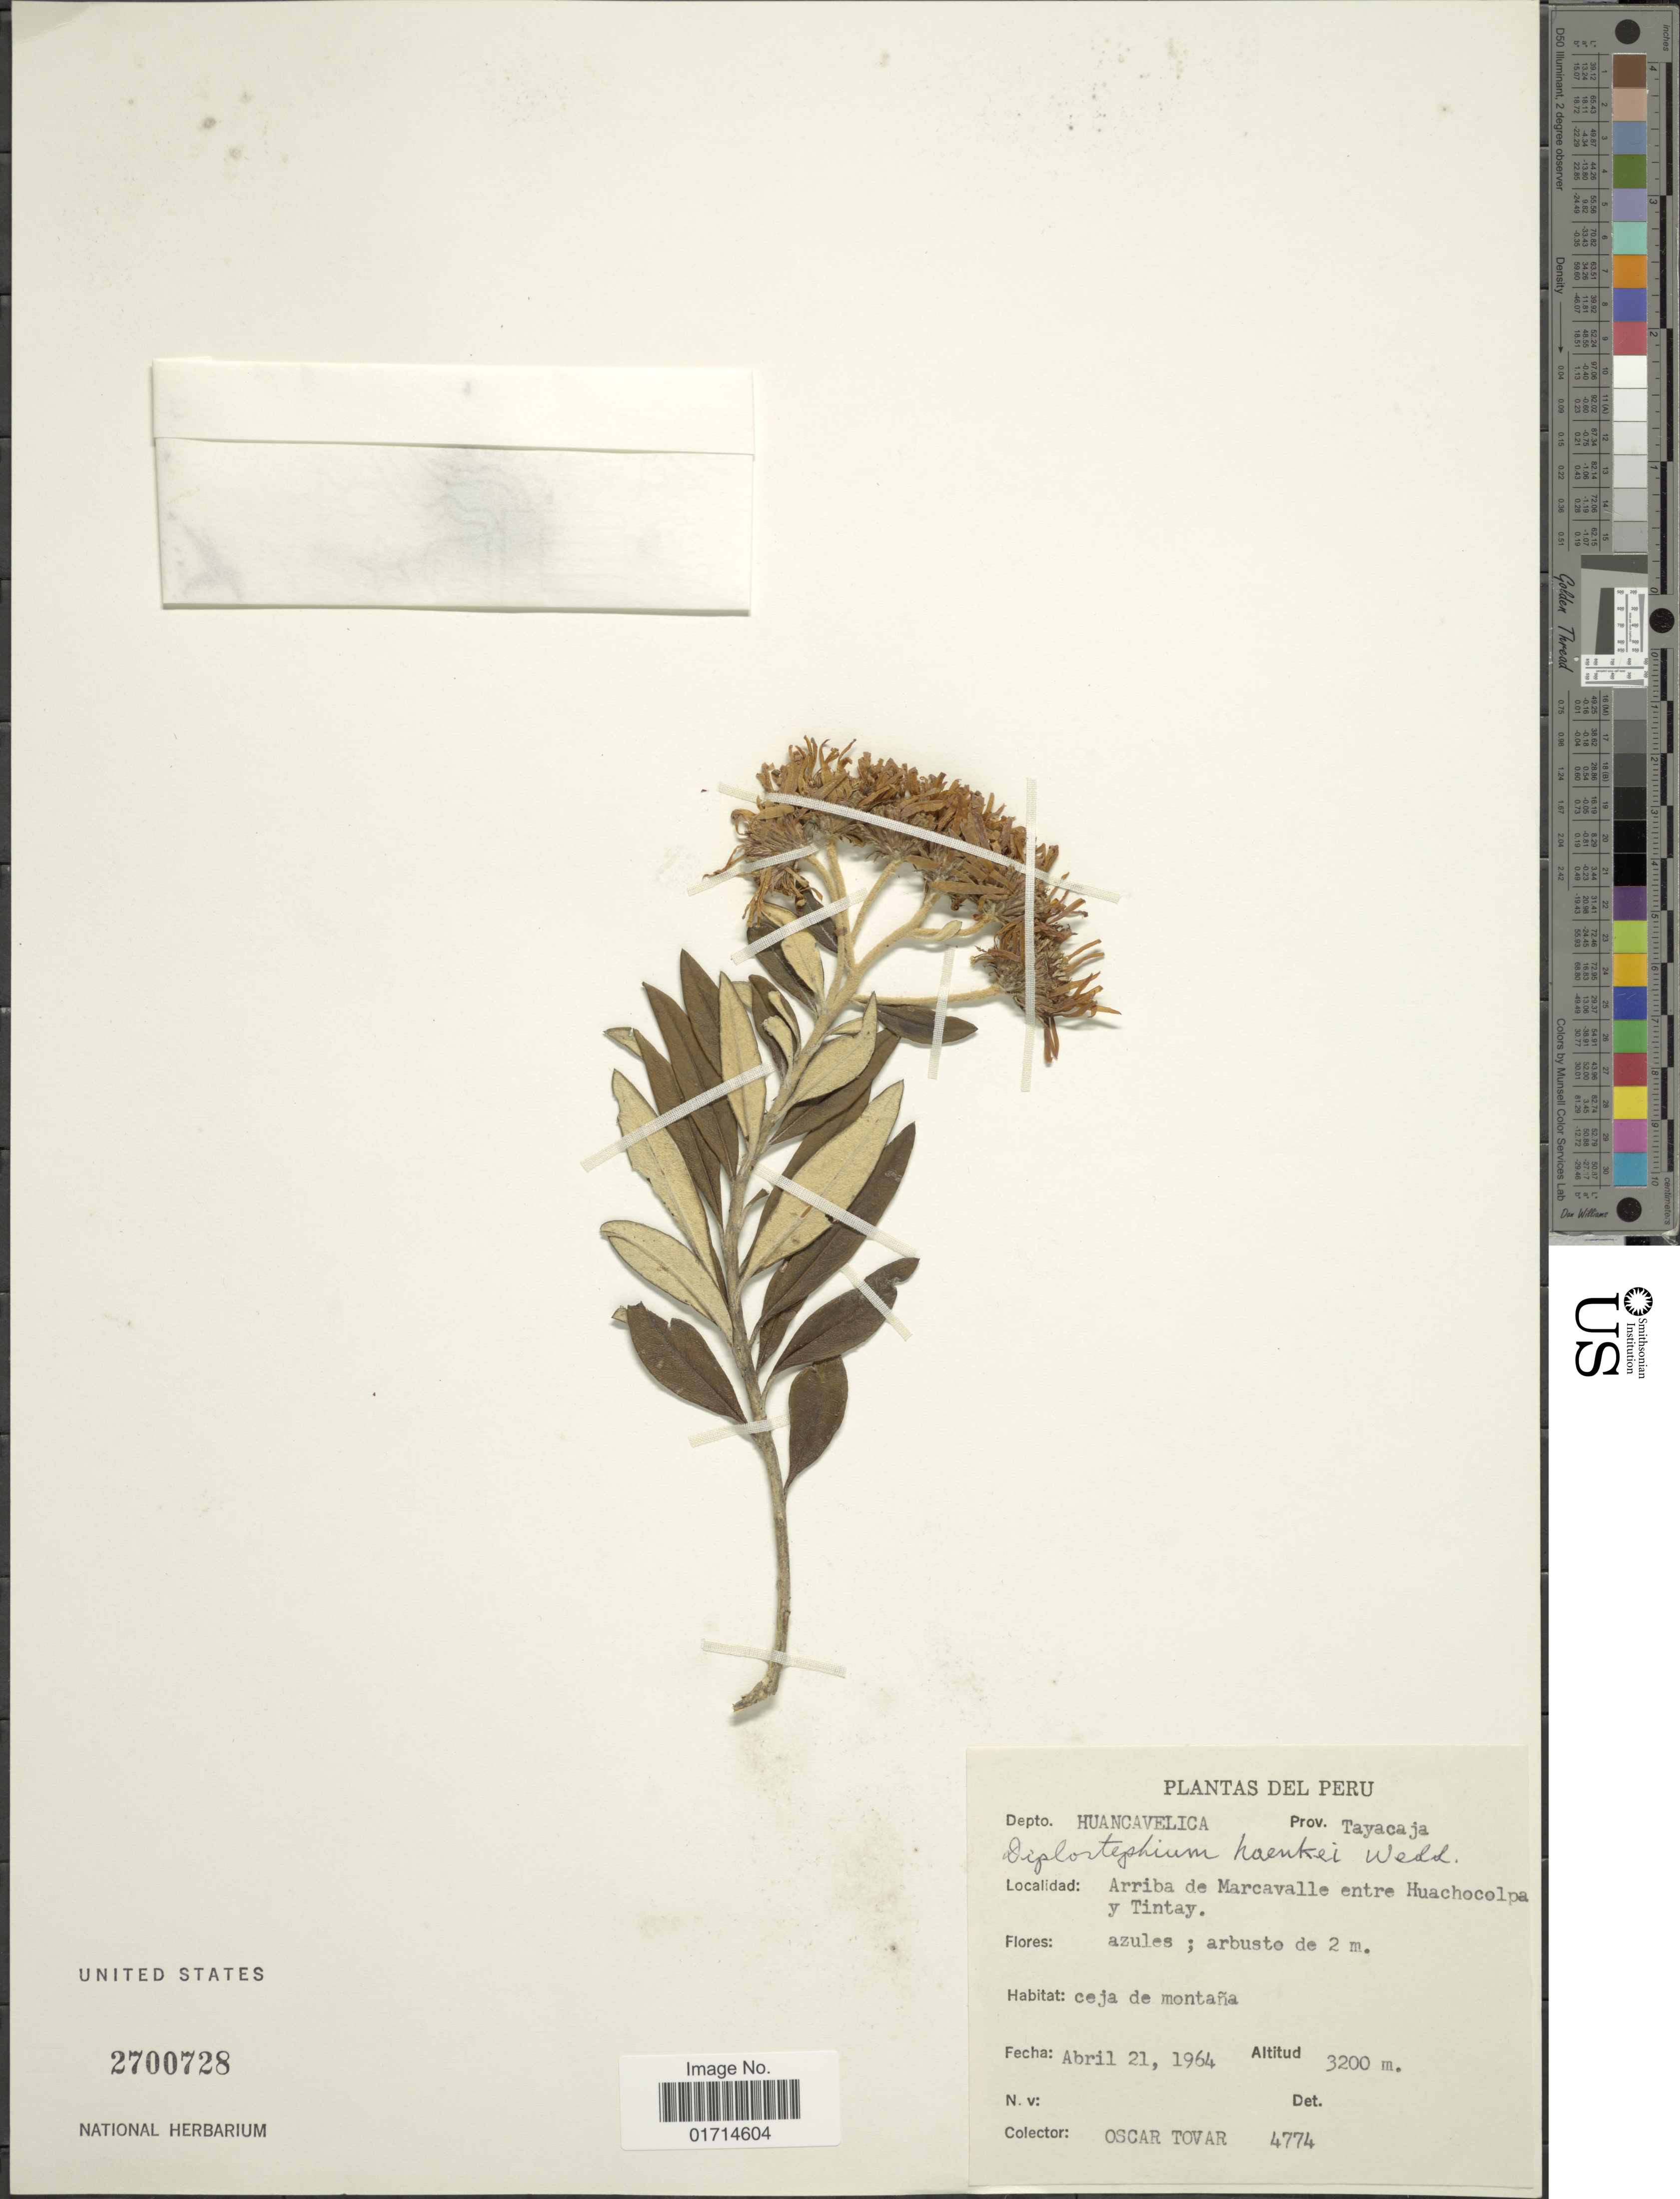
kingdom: Plantae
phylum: Tracheophyta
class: Magnoliopsida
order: Asterales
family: Asteraceae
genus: Diplostephium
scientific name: Diplostephium haenkei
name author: (DC.) Wedd.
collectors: Ó. Tovar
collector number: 4774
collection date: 1964-04-21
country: Peru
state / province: Huancavelica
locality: Prov. Tayacaja, arriba de Marcavalle entre Huachocolpa y Tintay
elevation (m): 3200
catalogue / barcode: US 2700728